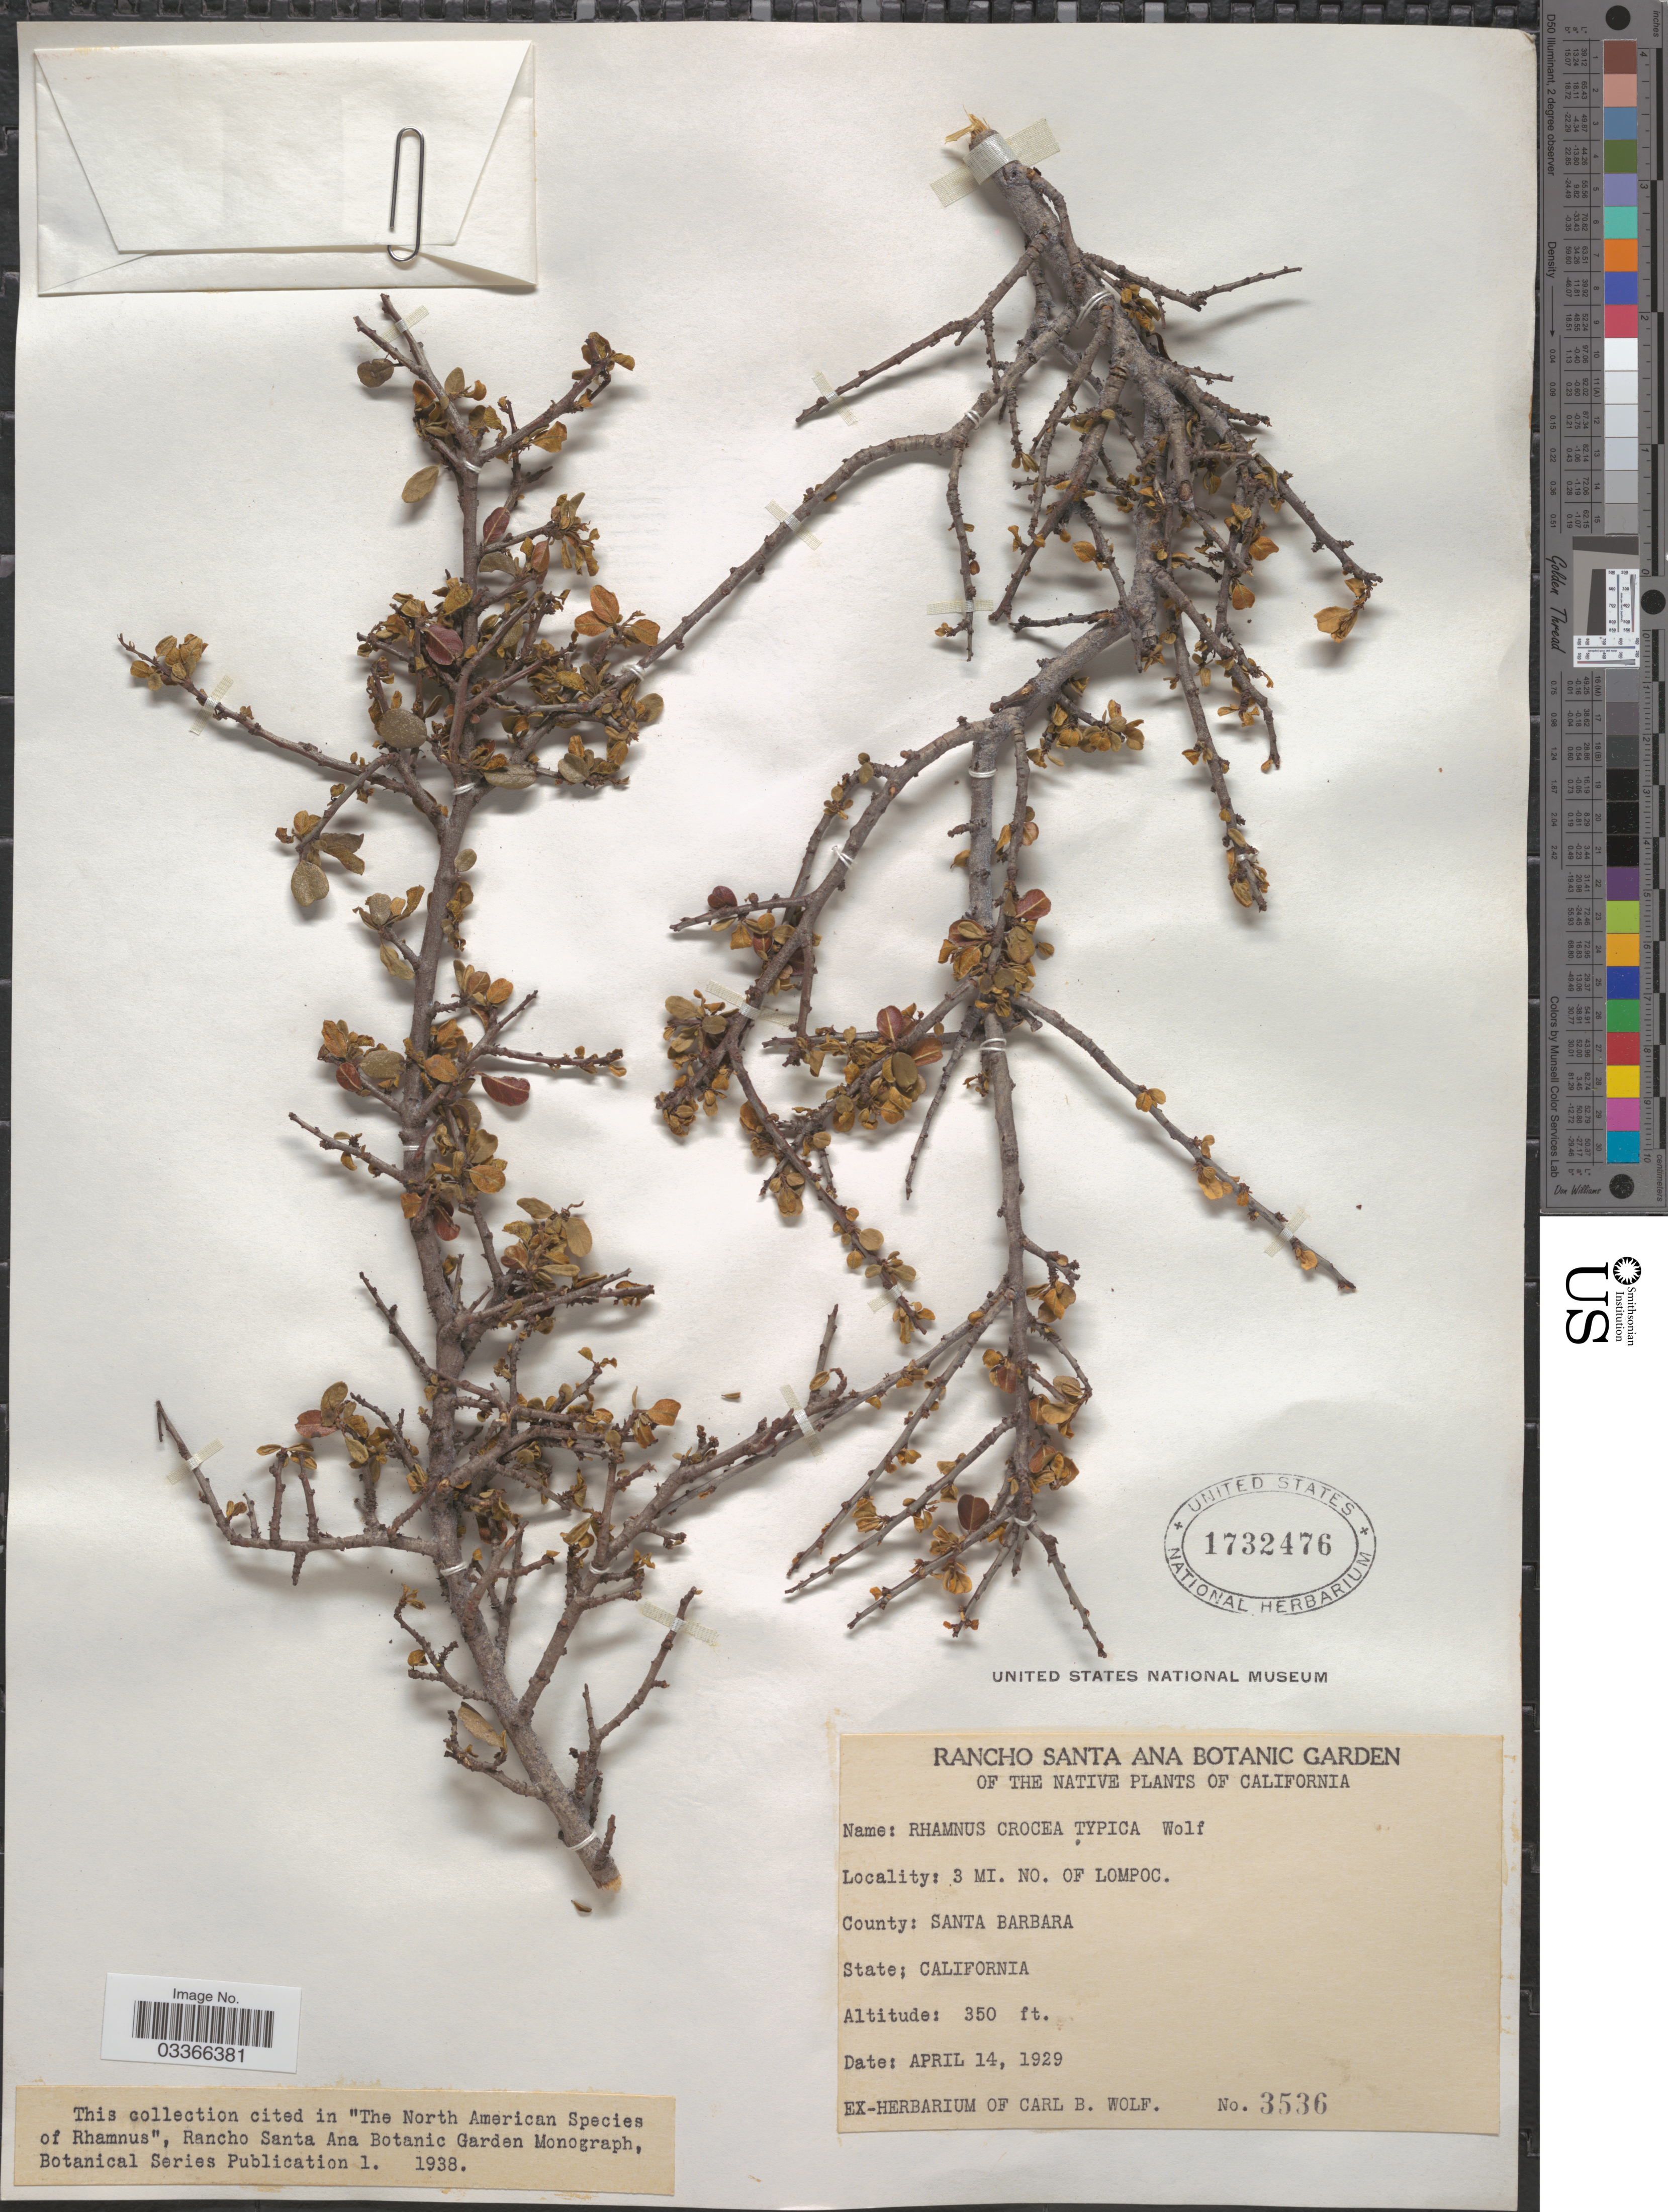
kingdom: Plantae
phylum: Tracheophyta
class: Magnoliopsida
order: Rosales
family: Rhamnaceae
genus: Rhamnus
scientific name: Rhamnus crocea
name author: Nutt.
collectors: ex herb. Carl B. Wolf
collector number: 3536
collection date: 1929-04-14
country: United States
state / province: California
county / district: Santa Barbara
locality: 3 mi. NO. of Lompoc. County: Santa Barbara.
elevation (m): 107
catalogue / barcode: US 1732476